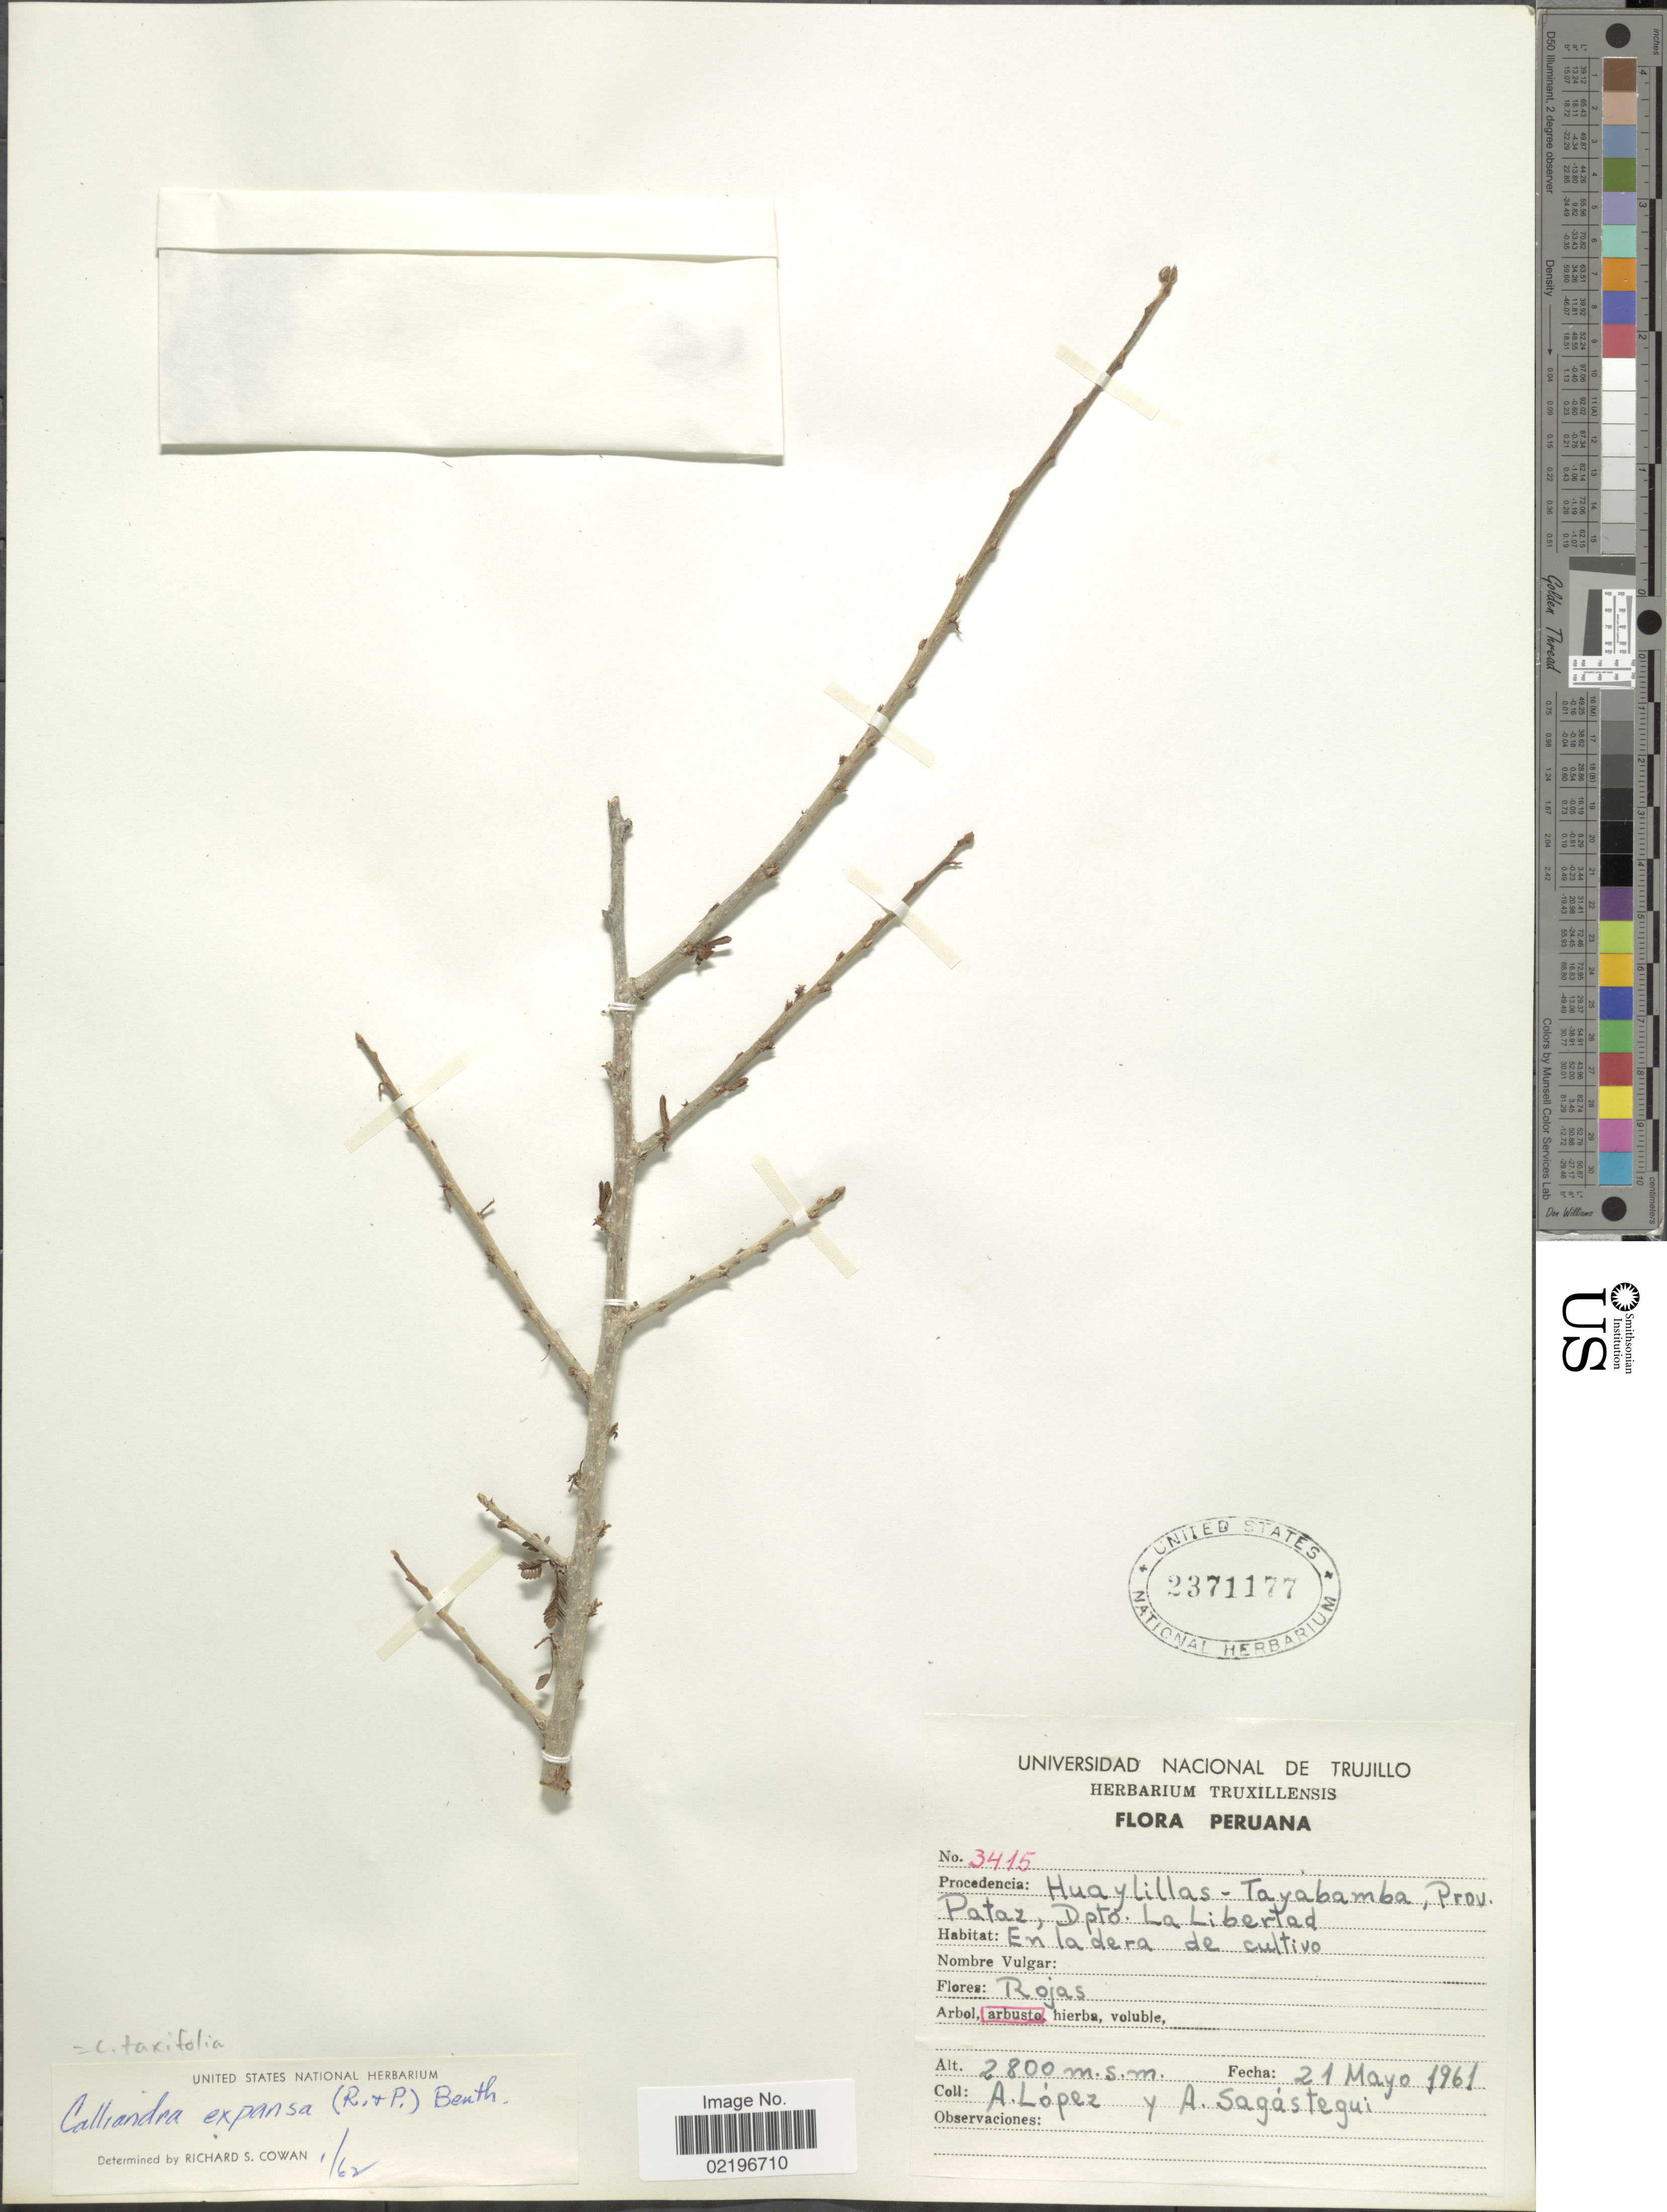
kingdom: Plantae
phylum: Tracheophyta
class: Magnoliopsida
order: Fabales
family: Fabaceae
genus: Calliandra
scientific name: Calliandra taxifolia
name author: (Kunth) Benth.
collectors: A. López & A. Sagástequi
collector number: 3415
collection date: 1961-05-21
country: Peru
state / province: La Libertad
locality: Peruana. Huayllilas - Tayabamba, Prov. Pataz, Dpto. La Libertad.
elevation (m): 2800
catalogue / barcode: US 2371177